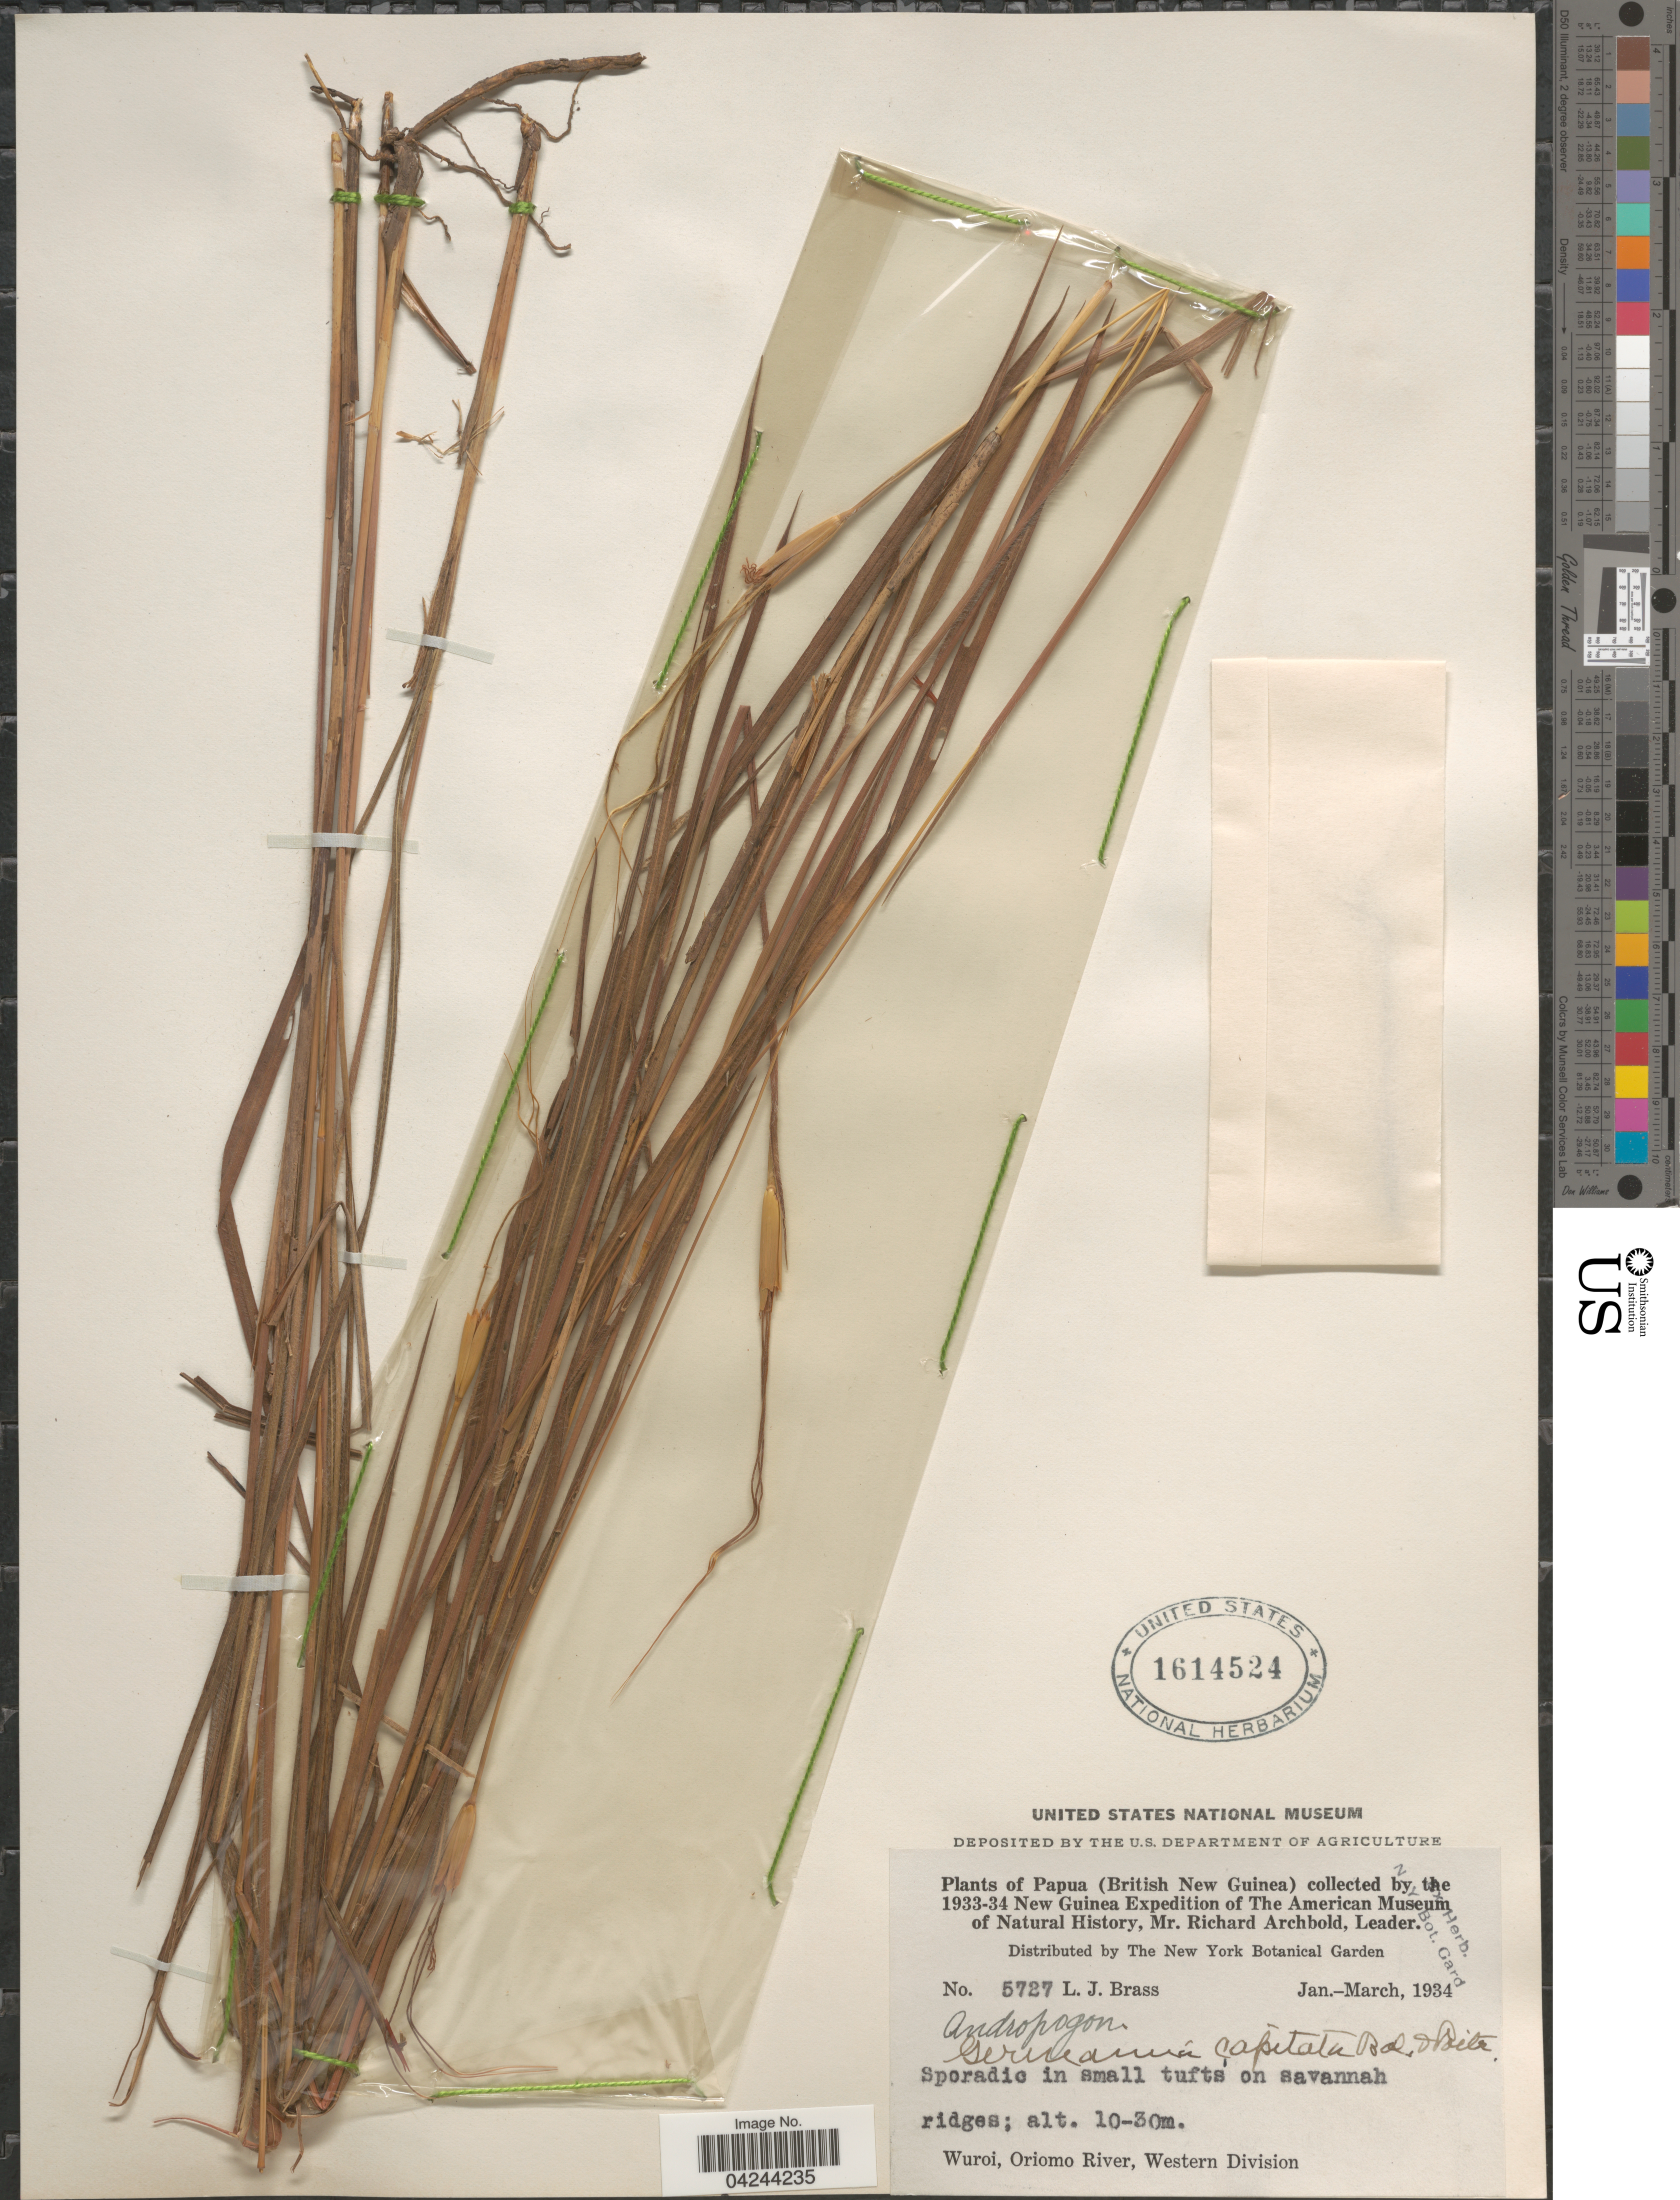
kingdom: Plantae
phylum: Tracheophyta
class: Liliopsida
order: Poales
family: Poaceae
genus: Germainia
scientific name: Germainia capitata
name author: Balansa & Poitr.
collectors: L. J. Brass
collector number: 5727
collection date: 1934-01/1934-03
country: Papua New Guinea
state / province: Manus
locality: Papua (British New Guinea) the 1933-34 New Guinea Expedition of the American Museum of Natural History. Wuroi, Oriomo River, Western Division.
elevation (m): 10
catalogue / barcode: US 1614524